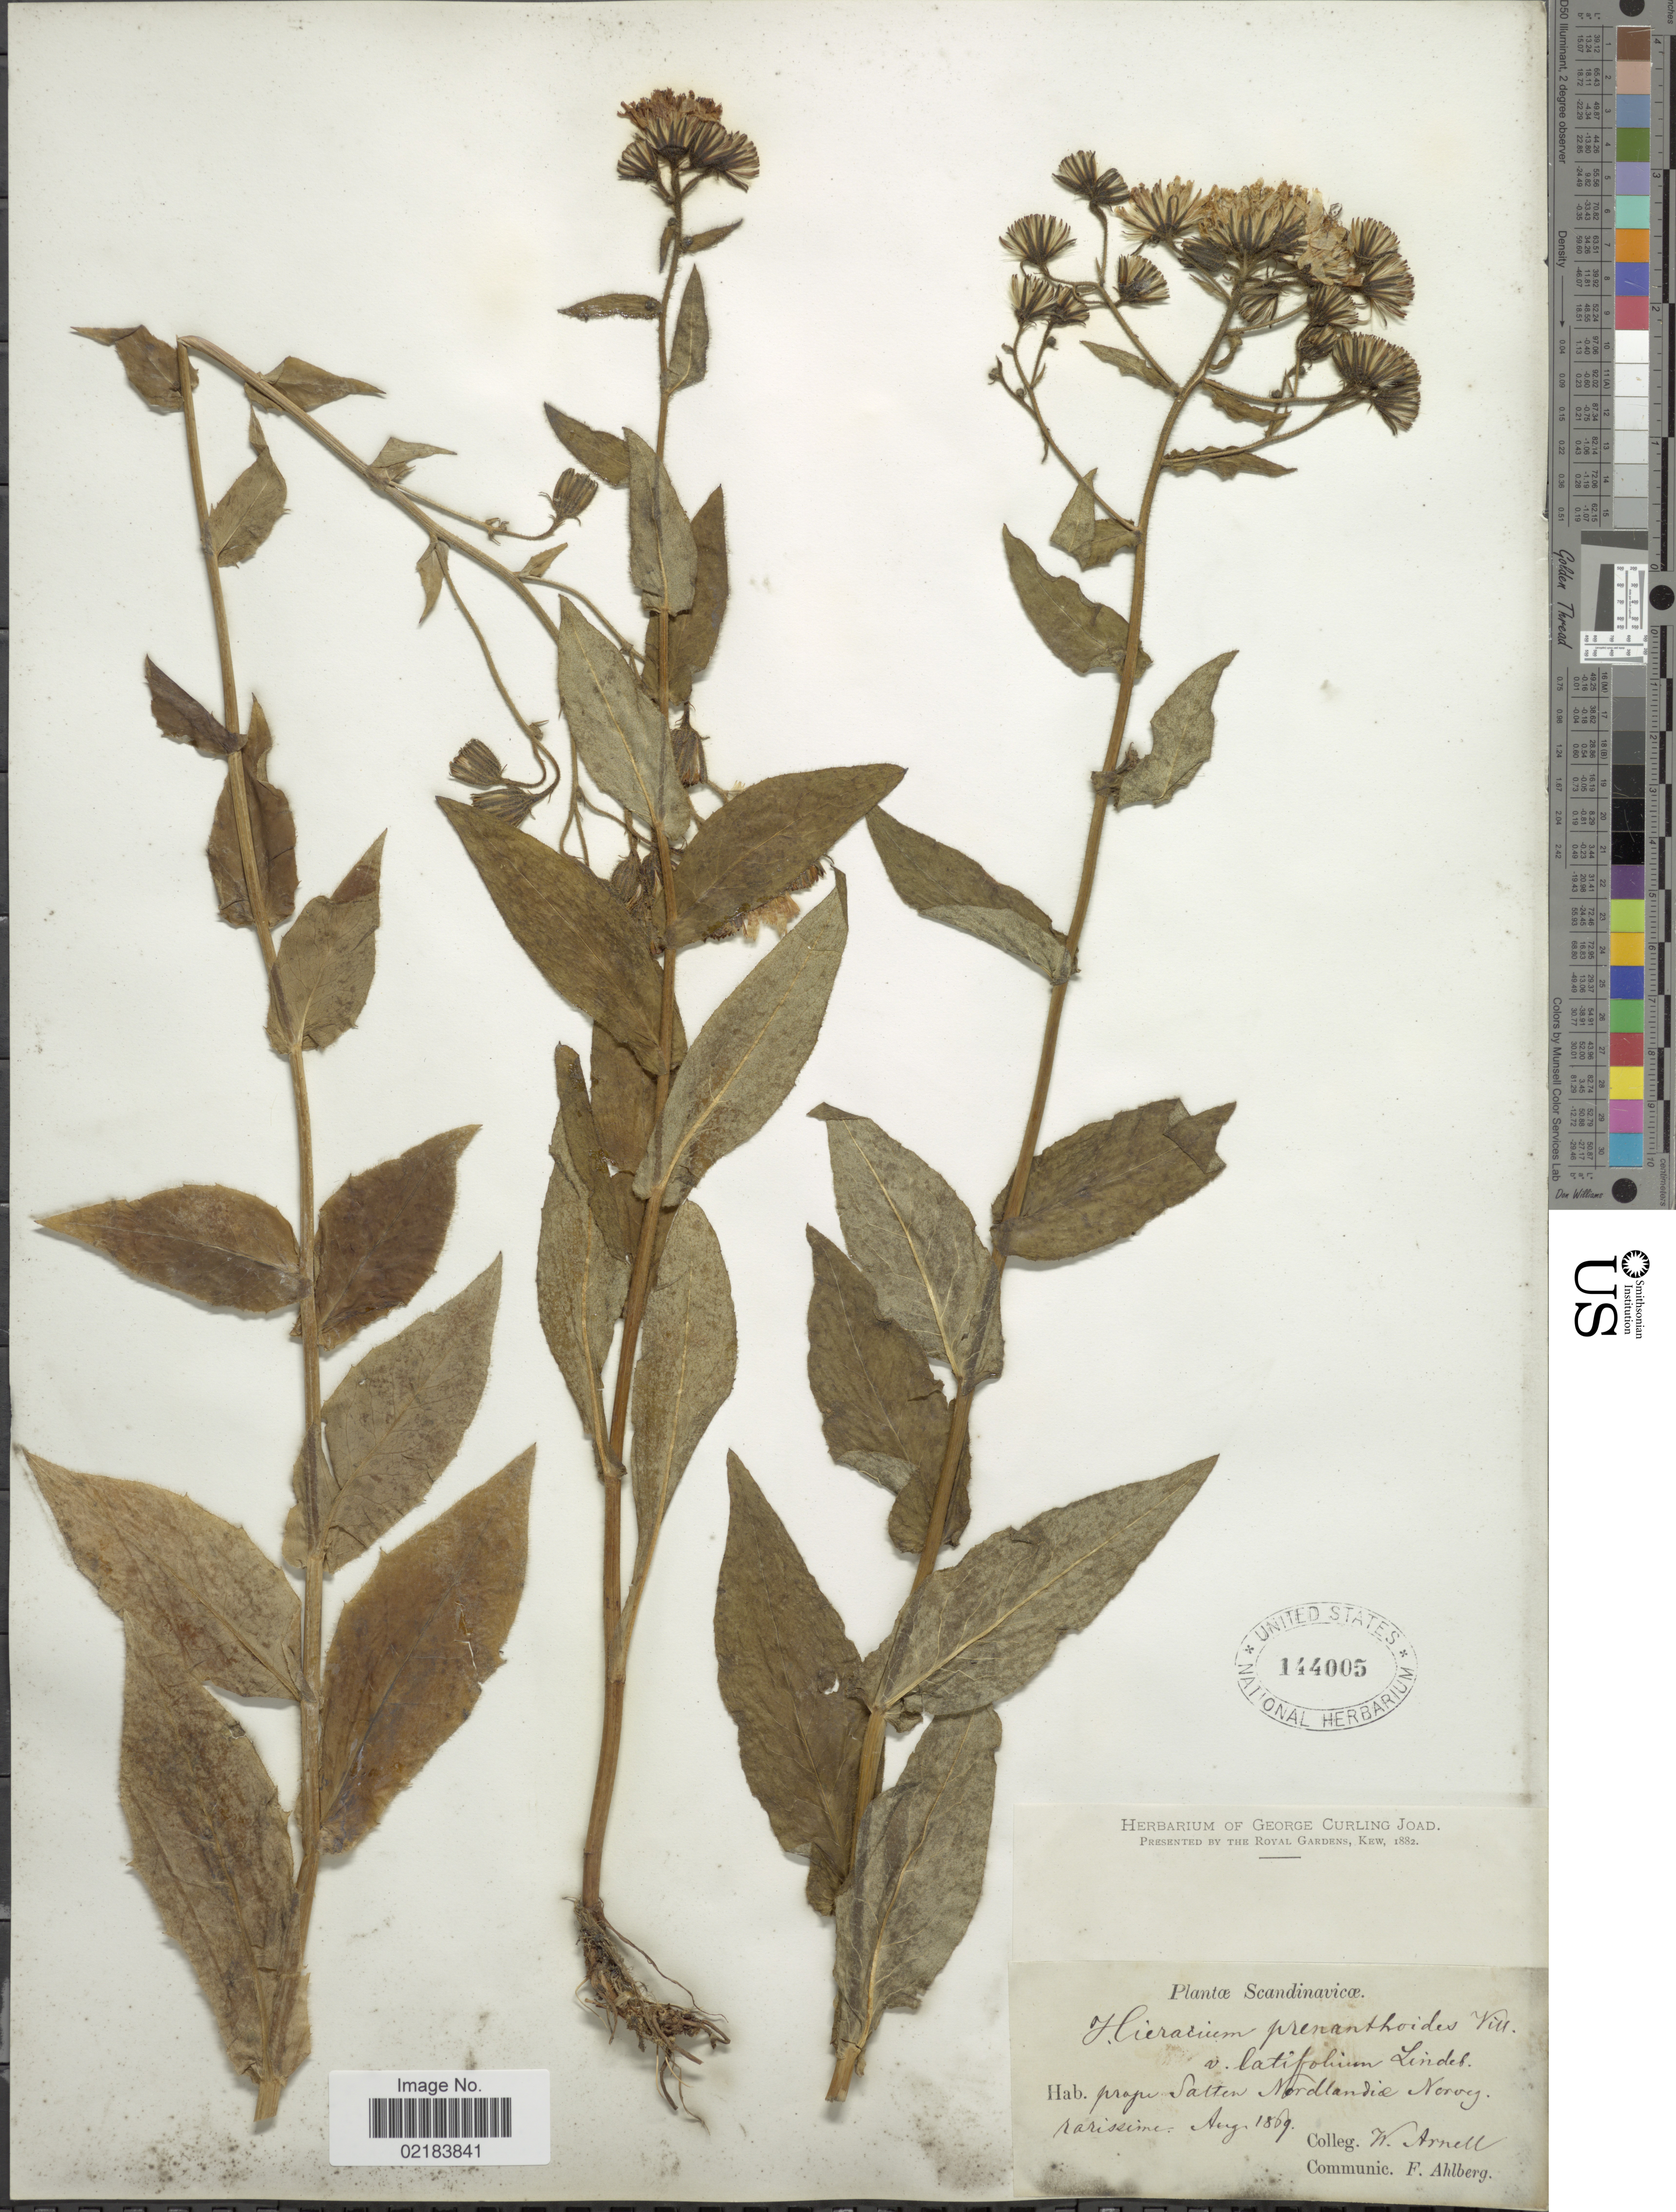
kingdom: Plantae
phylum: Tracheophyta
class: Magnoliopsida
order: Asterales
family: Asteraceae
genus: Hieracium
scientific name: Hieracium prenanthoides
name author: Vill.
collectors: W. Arnell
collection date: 1869-08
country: Norway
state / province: Nordland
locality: Salten Nordlandicae. Scandinavicae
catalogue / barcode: US 144005